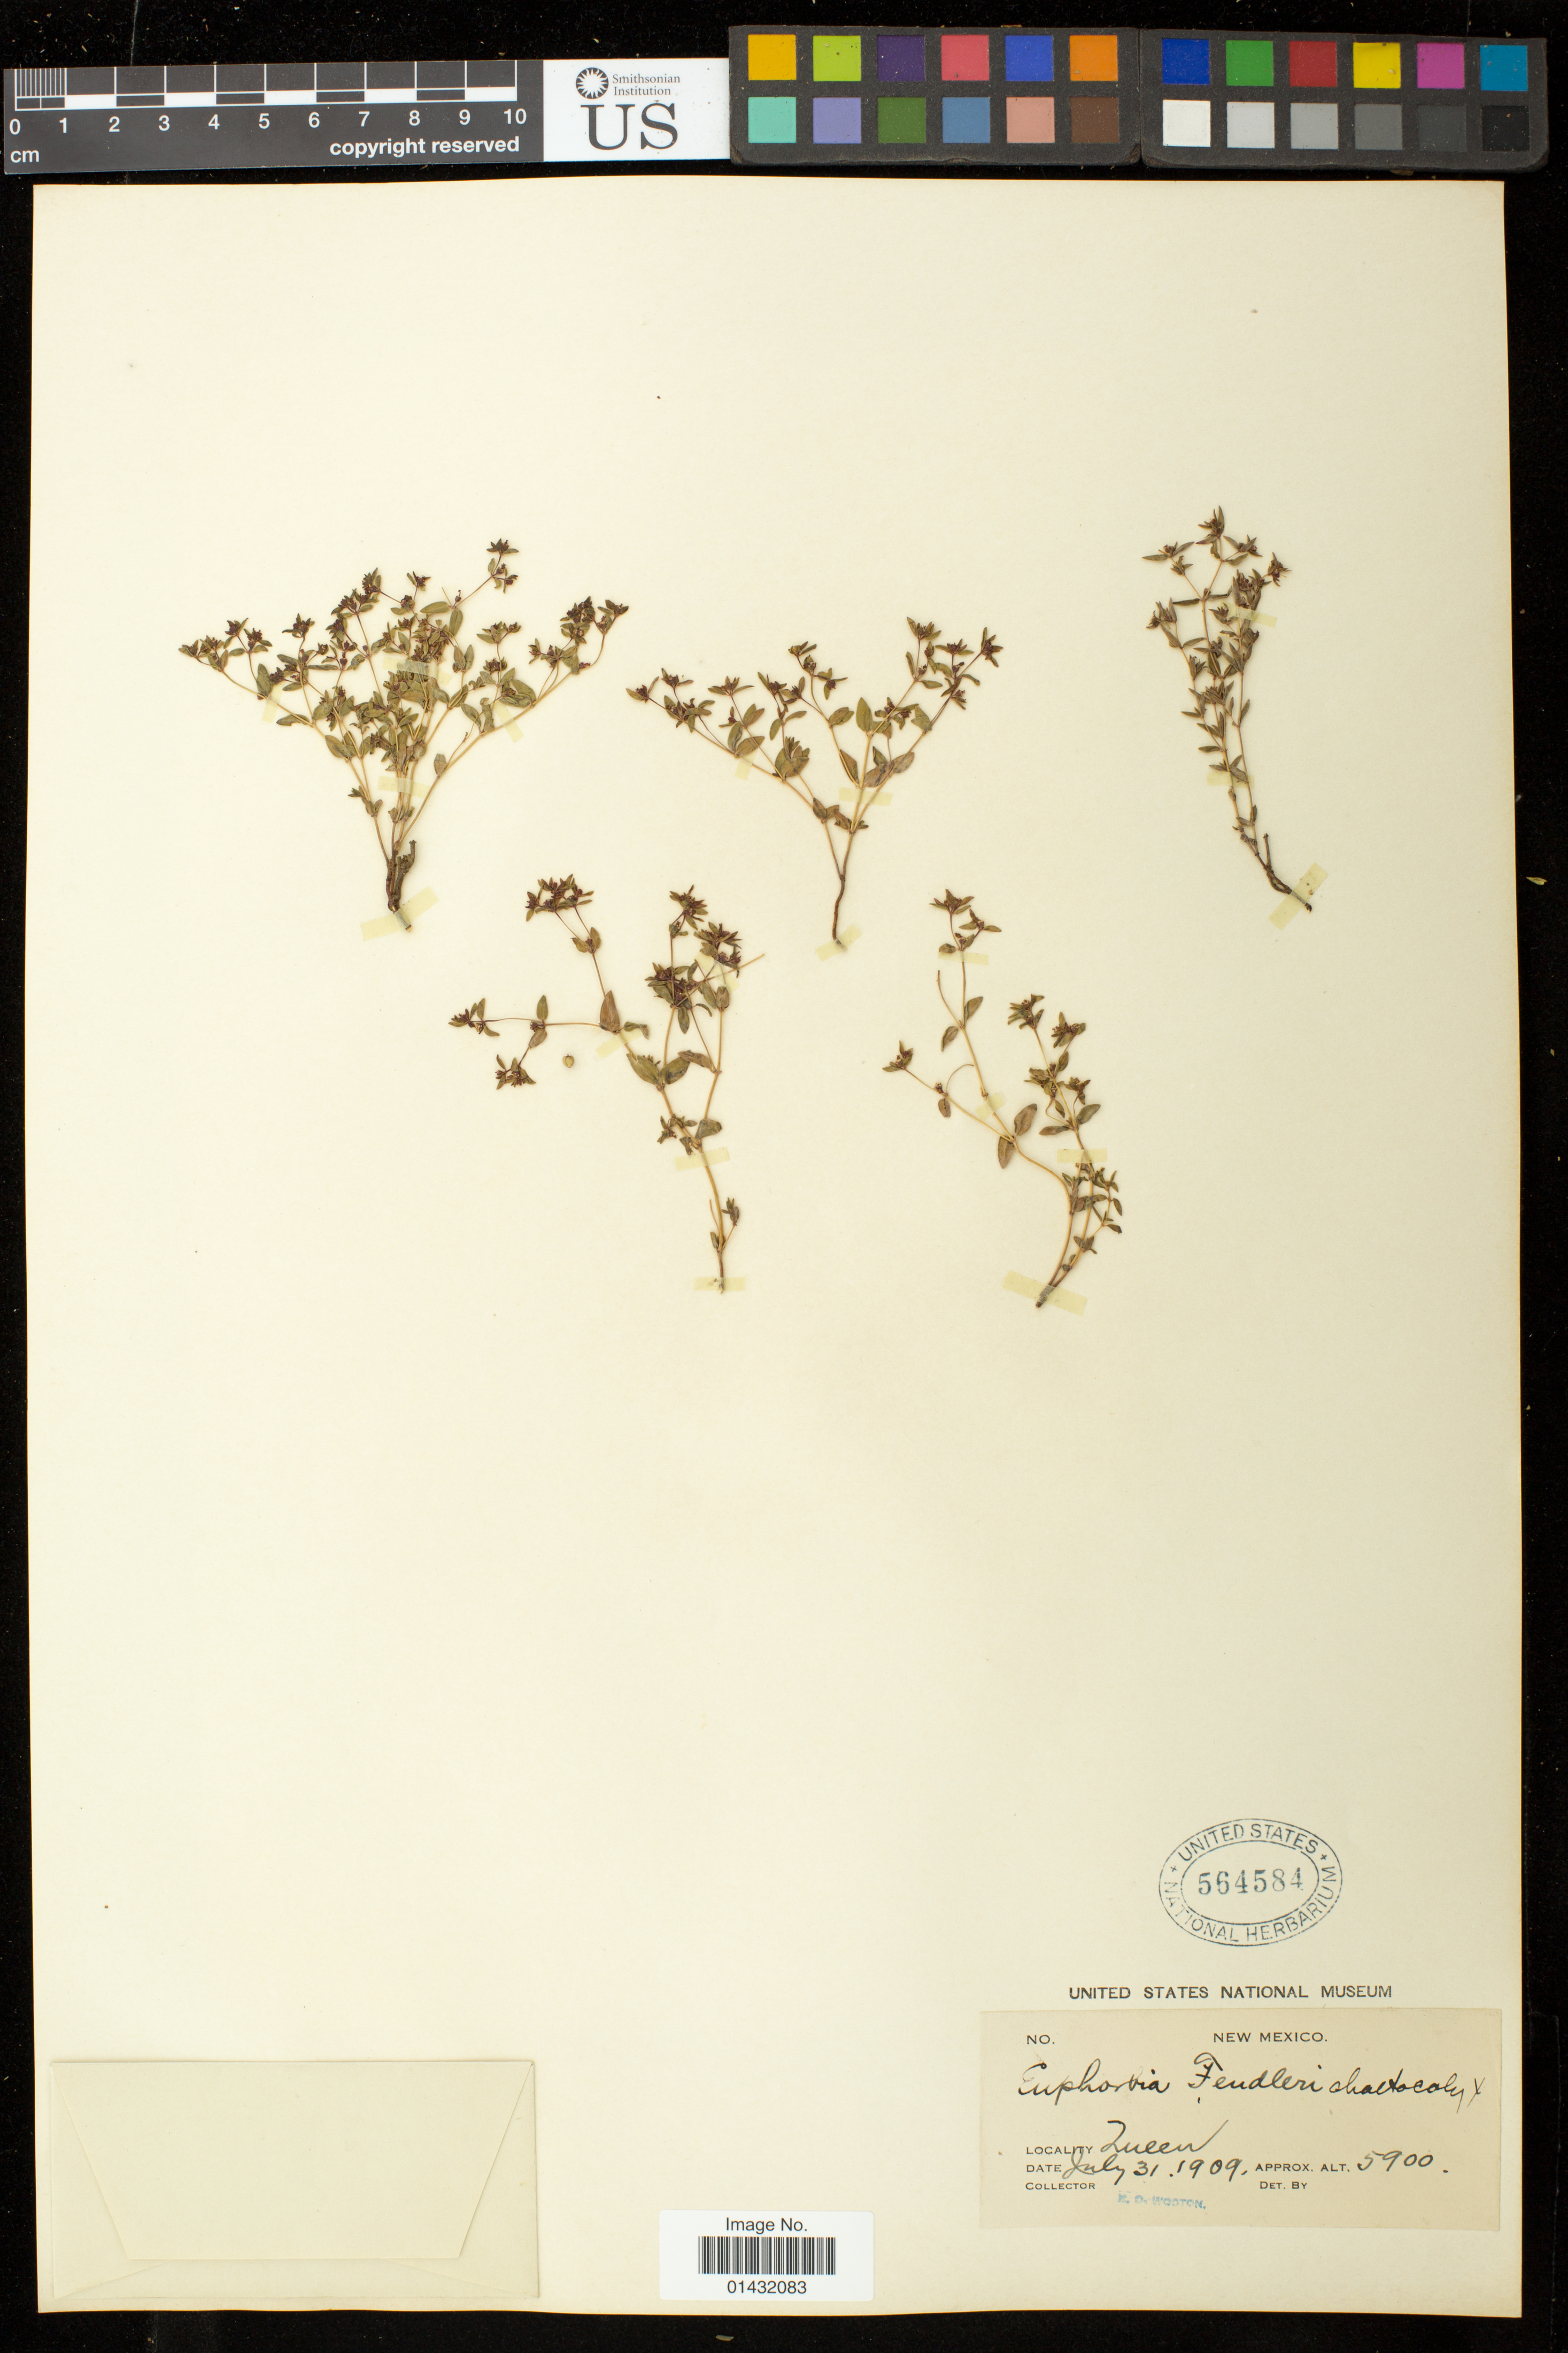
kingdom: Plantae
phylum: Tracheophyta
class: Magnoliopsida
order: Malpighiales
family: Euphorbiaceae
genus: Euphorbia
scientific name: Euphorbia chaetocalyx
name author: Tidestr.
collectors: E. O. Wooton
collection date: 1909-07-31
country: United States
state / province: New Mexico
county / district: Eddy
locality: Queen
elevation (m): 1798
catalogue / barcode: US 564584